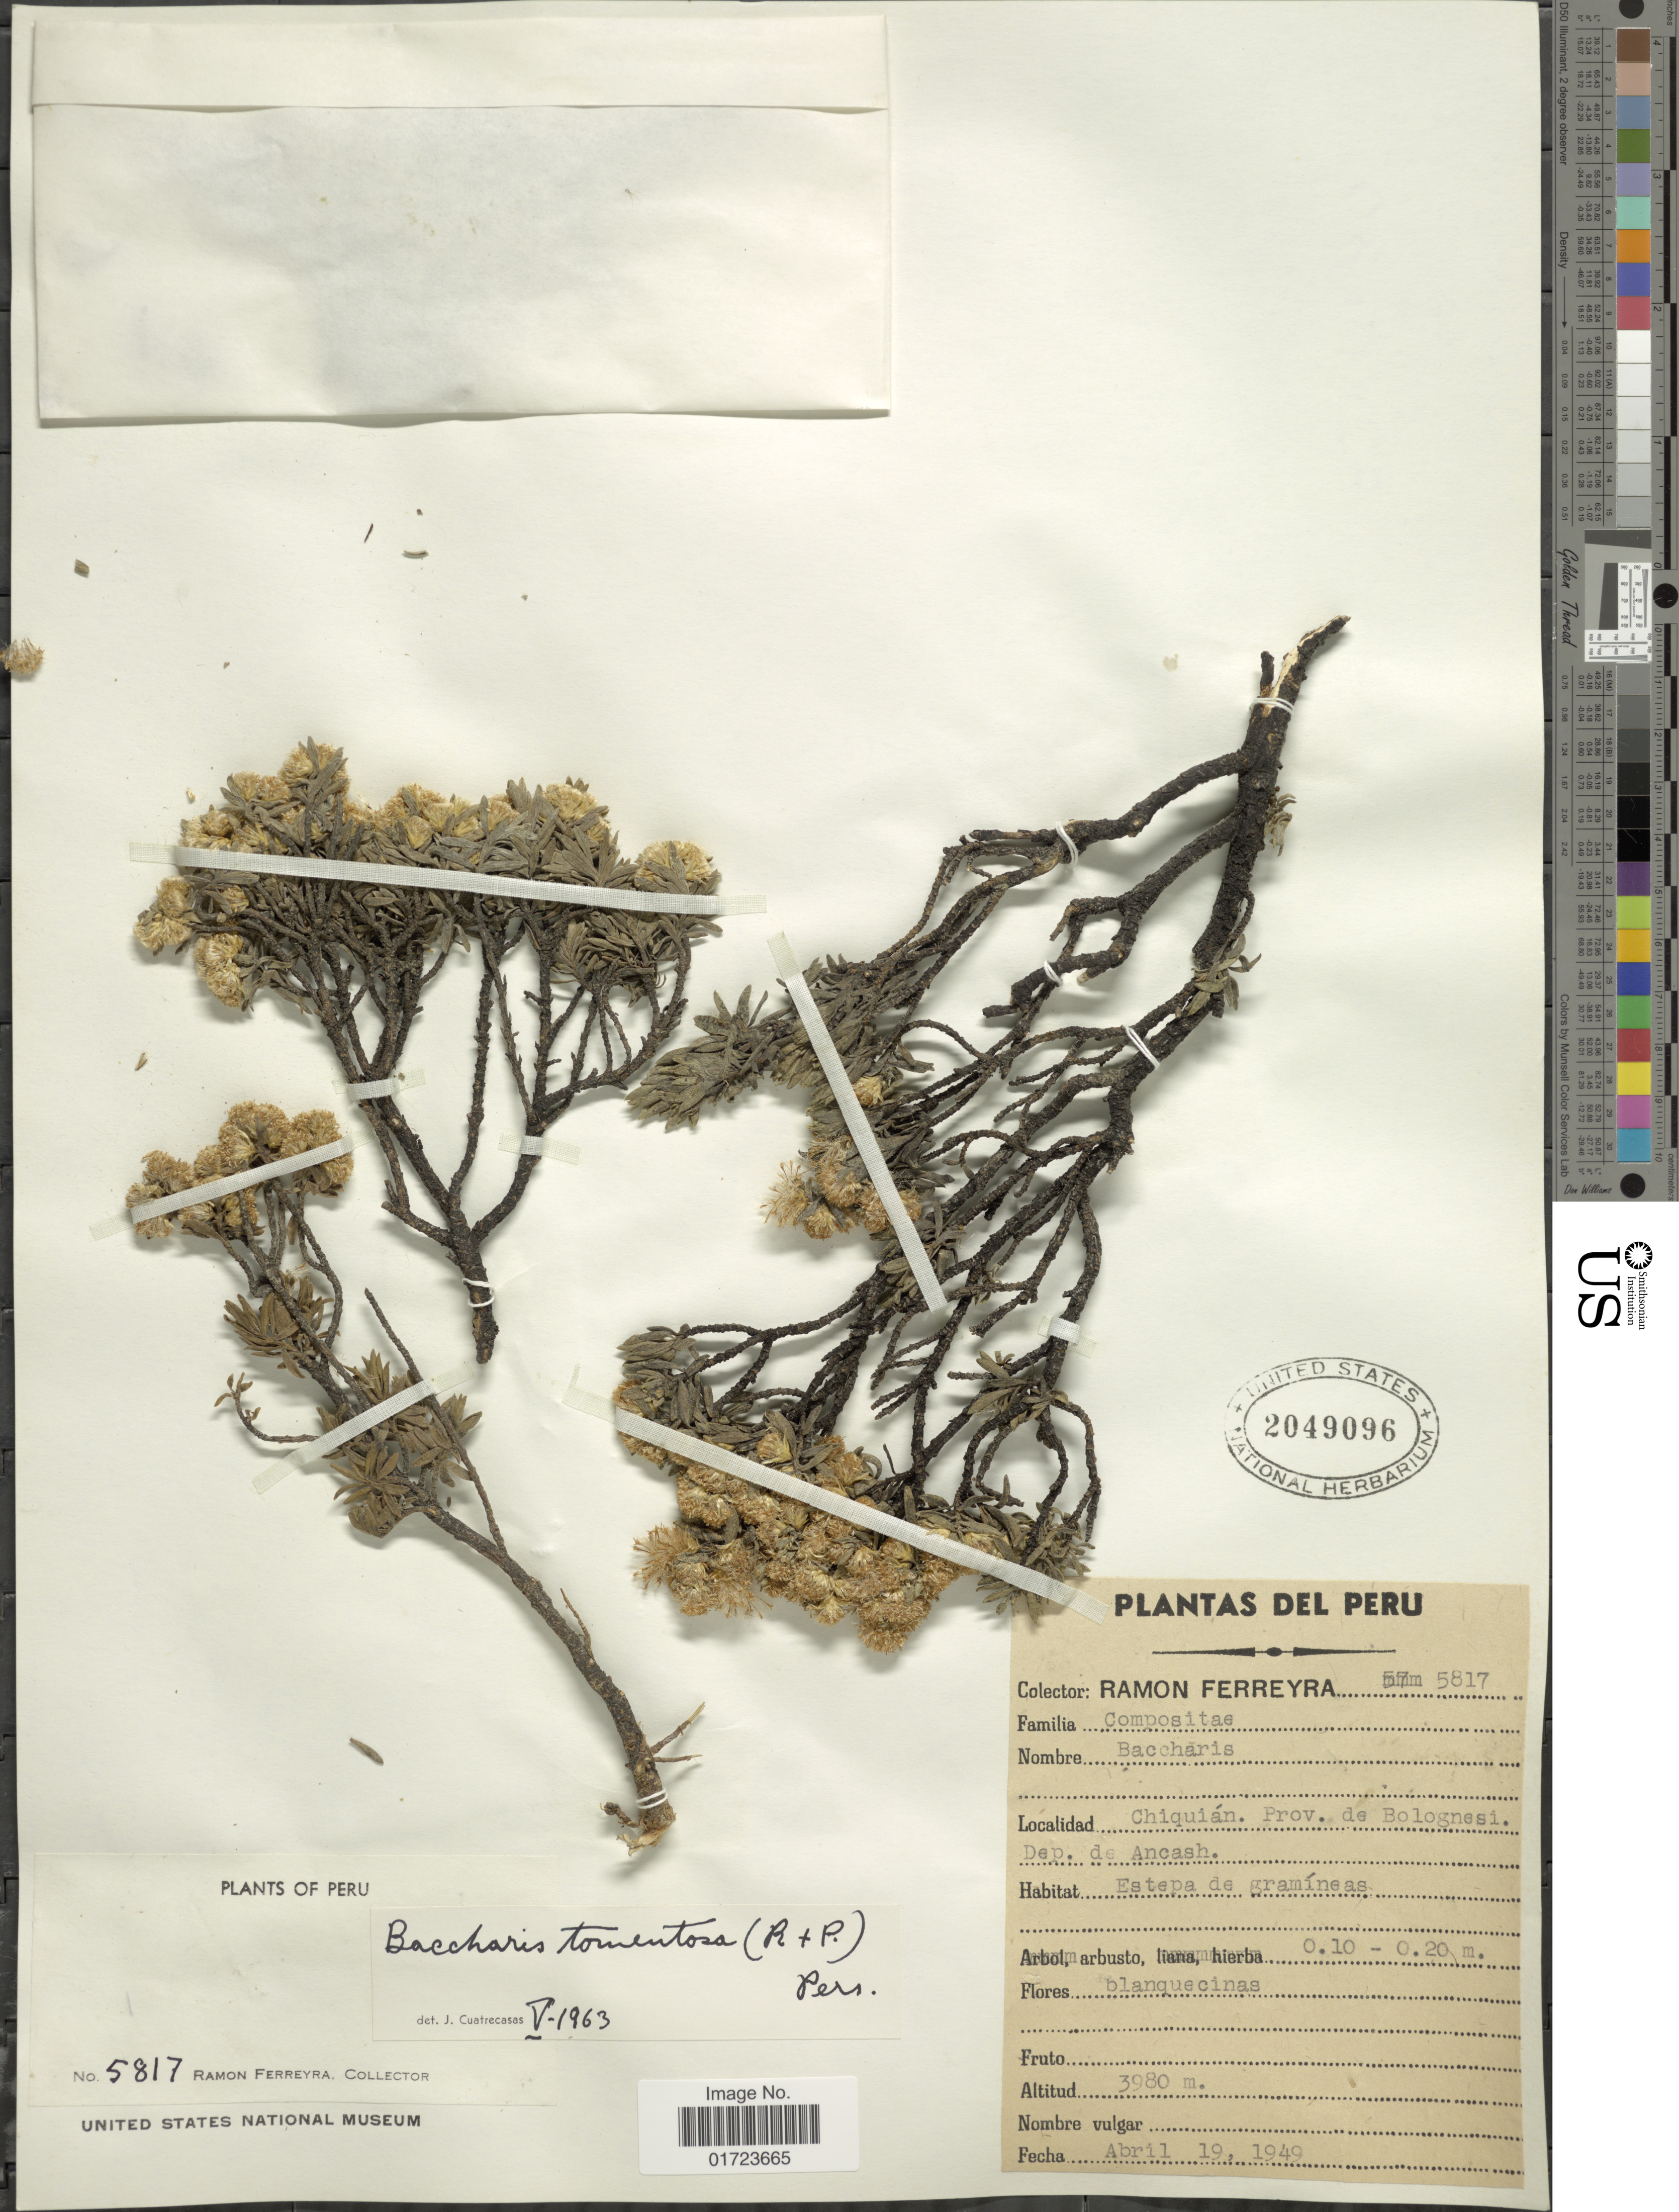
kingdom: Plantae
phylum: Tracheophyta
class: Magnoliopsida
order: Asterales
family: Asteraceae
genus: Baccharis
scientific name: Baccharis tomentosa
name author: (Ruiz & Pav.) Pers.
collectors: R. A. Ferreyra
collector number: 5817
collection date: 1949-04-19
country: Peru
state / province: Ancash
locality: Chiquian. Prov. de Bolognesi, Dep. de Ancash.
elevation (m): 3980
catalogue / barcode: US 2049096